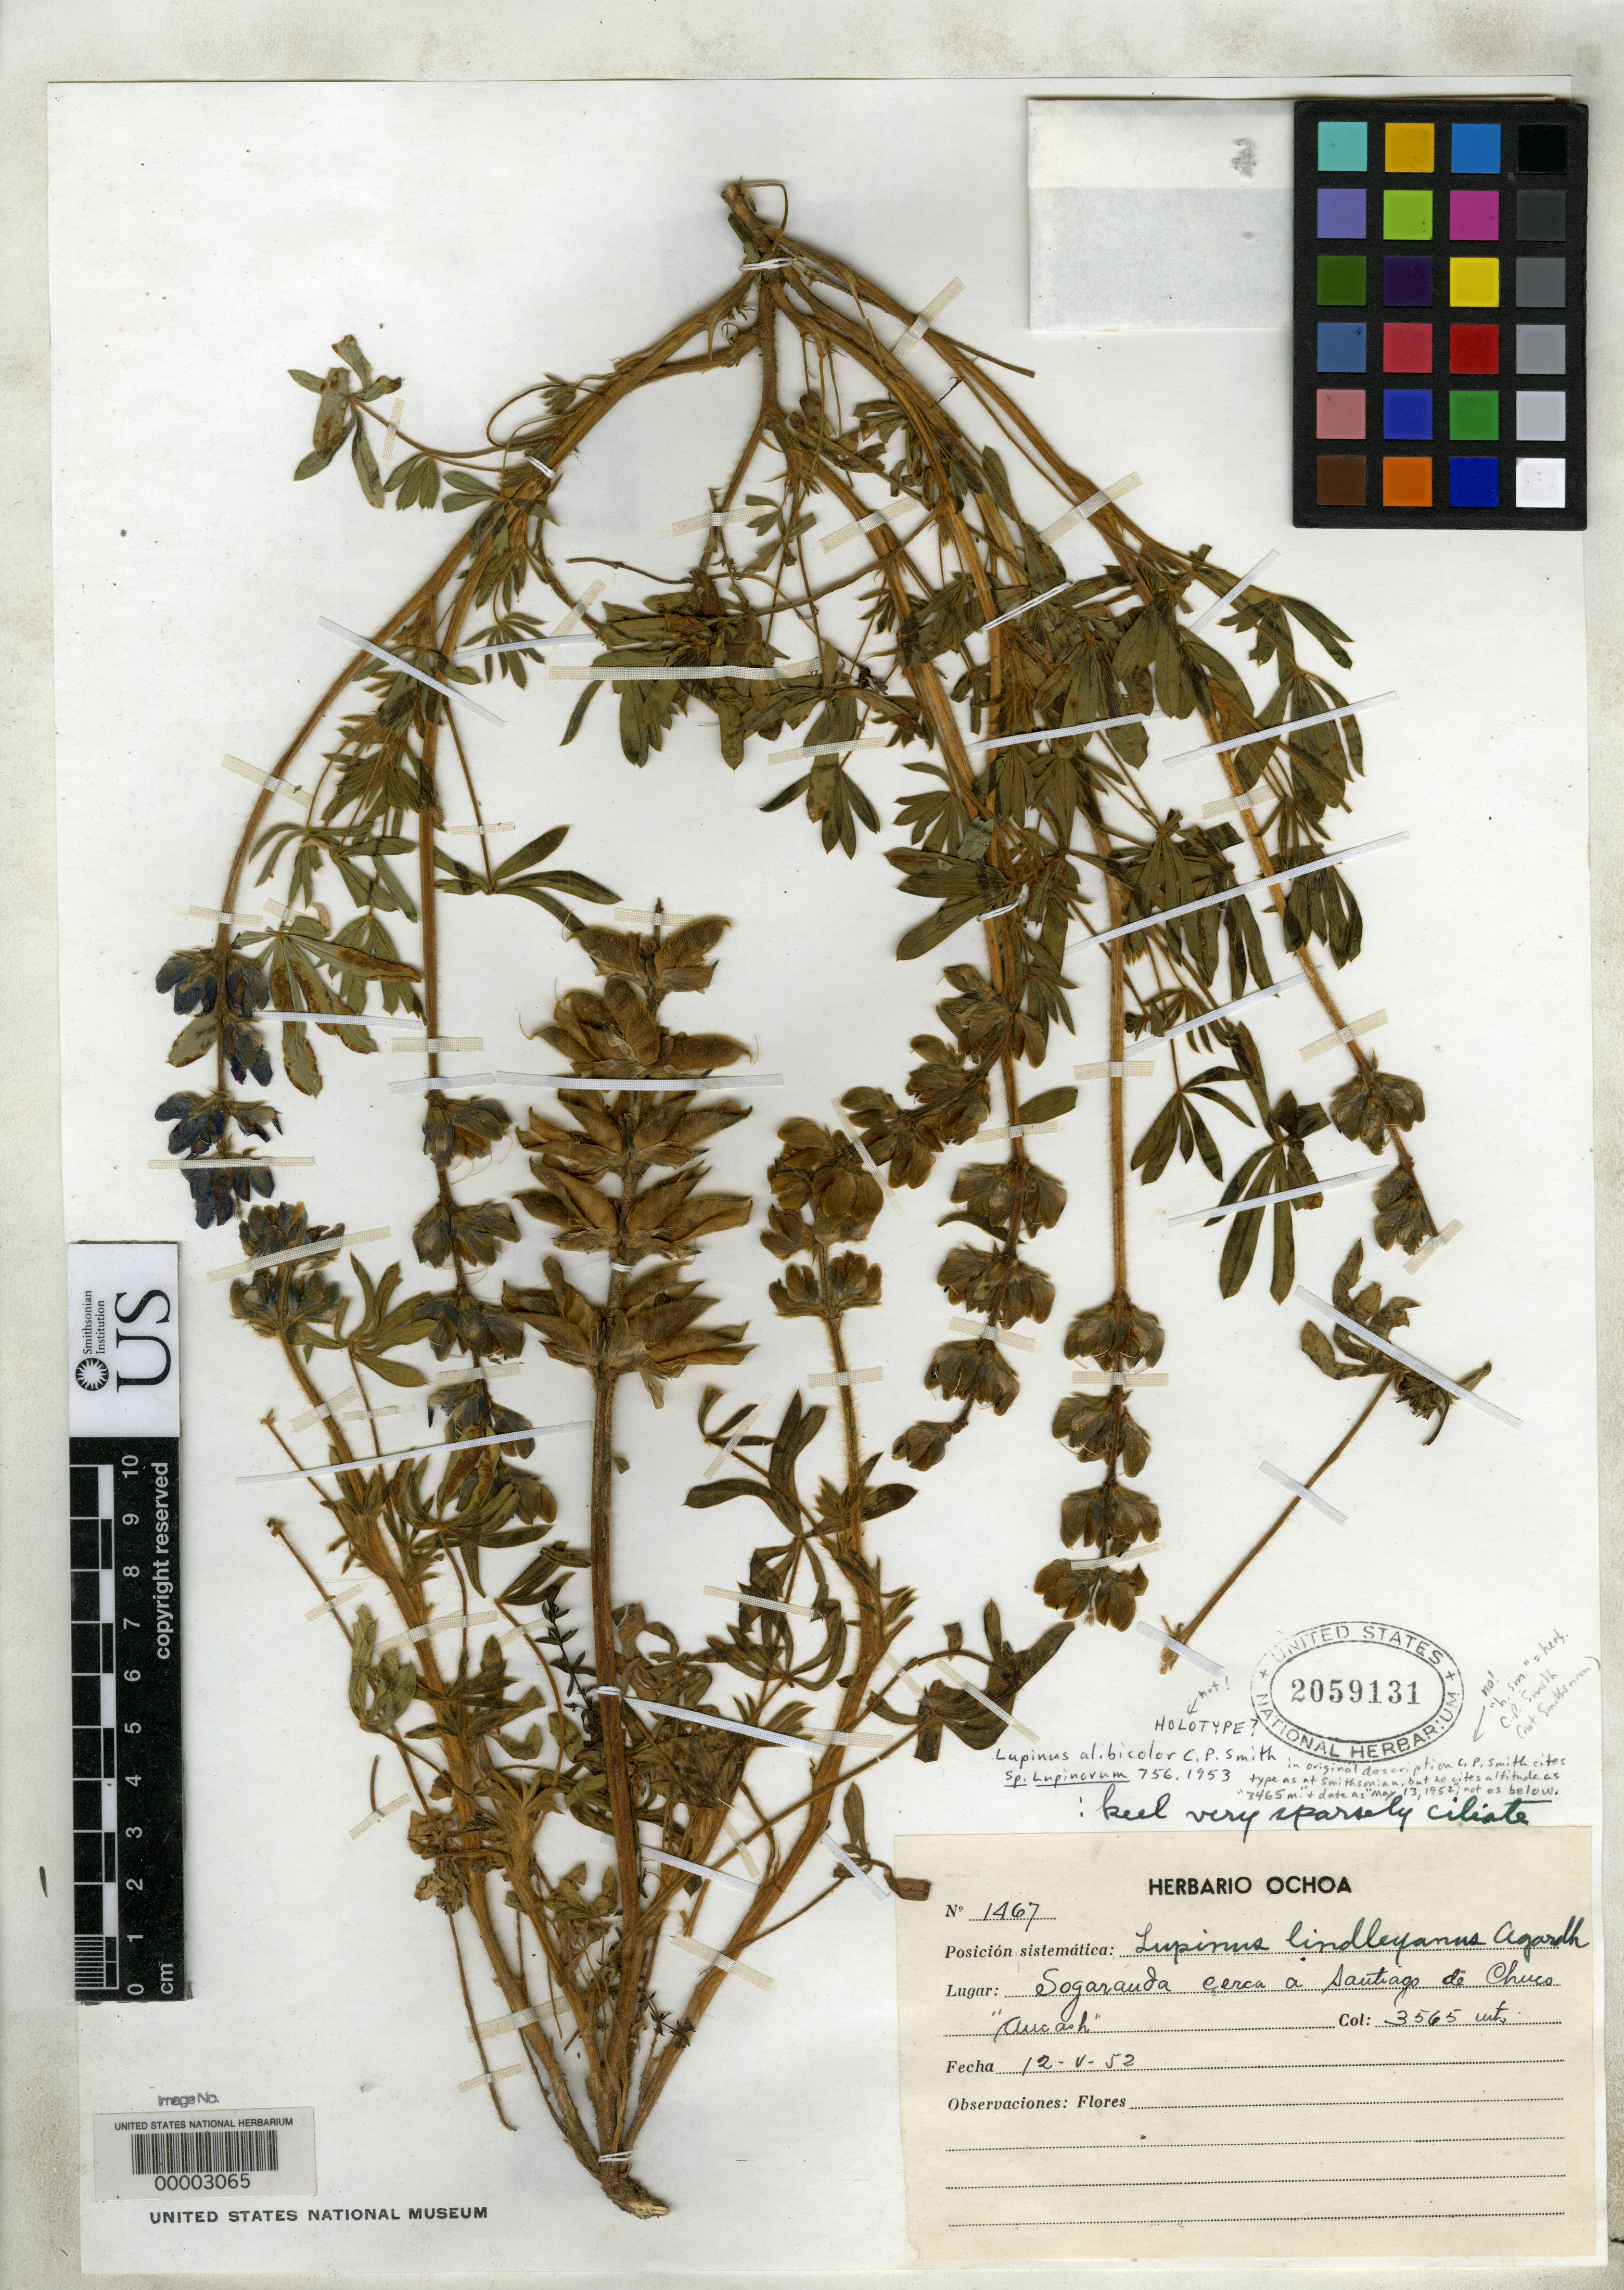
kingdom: Plantae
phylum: Tracheophyta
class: Magnoliopsida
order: Fabales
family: Fabaceae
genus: Lupinus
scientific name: Lupinus alibicolor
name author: C.P. Sm.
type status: Isotype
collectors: C. M. Ochoa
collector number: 1467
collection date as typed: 12 May 1952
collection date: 1952-05-12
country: Peru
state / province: La Libertad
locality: Sogaranda near Santiago de Chuco.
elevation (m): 3565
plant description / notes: Collection date cited as 13 May 1952, elev. as 3465 m. Contrary to annotation on specimen (S.F. Smith script), protologue specifies type at "h. sm." [=herb. C.P. Smith, not Smithsonian]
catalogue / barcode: US 2059131